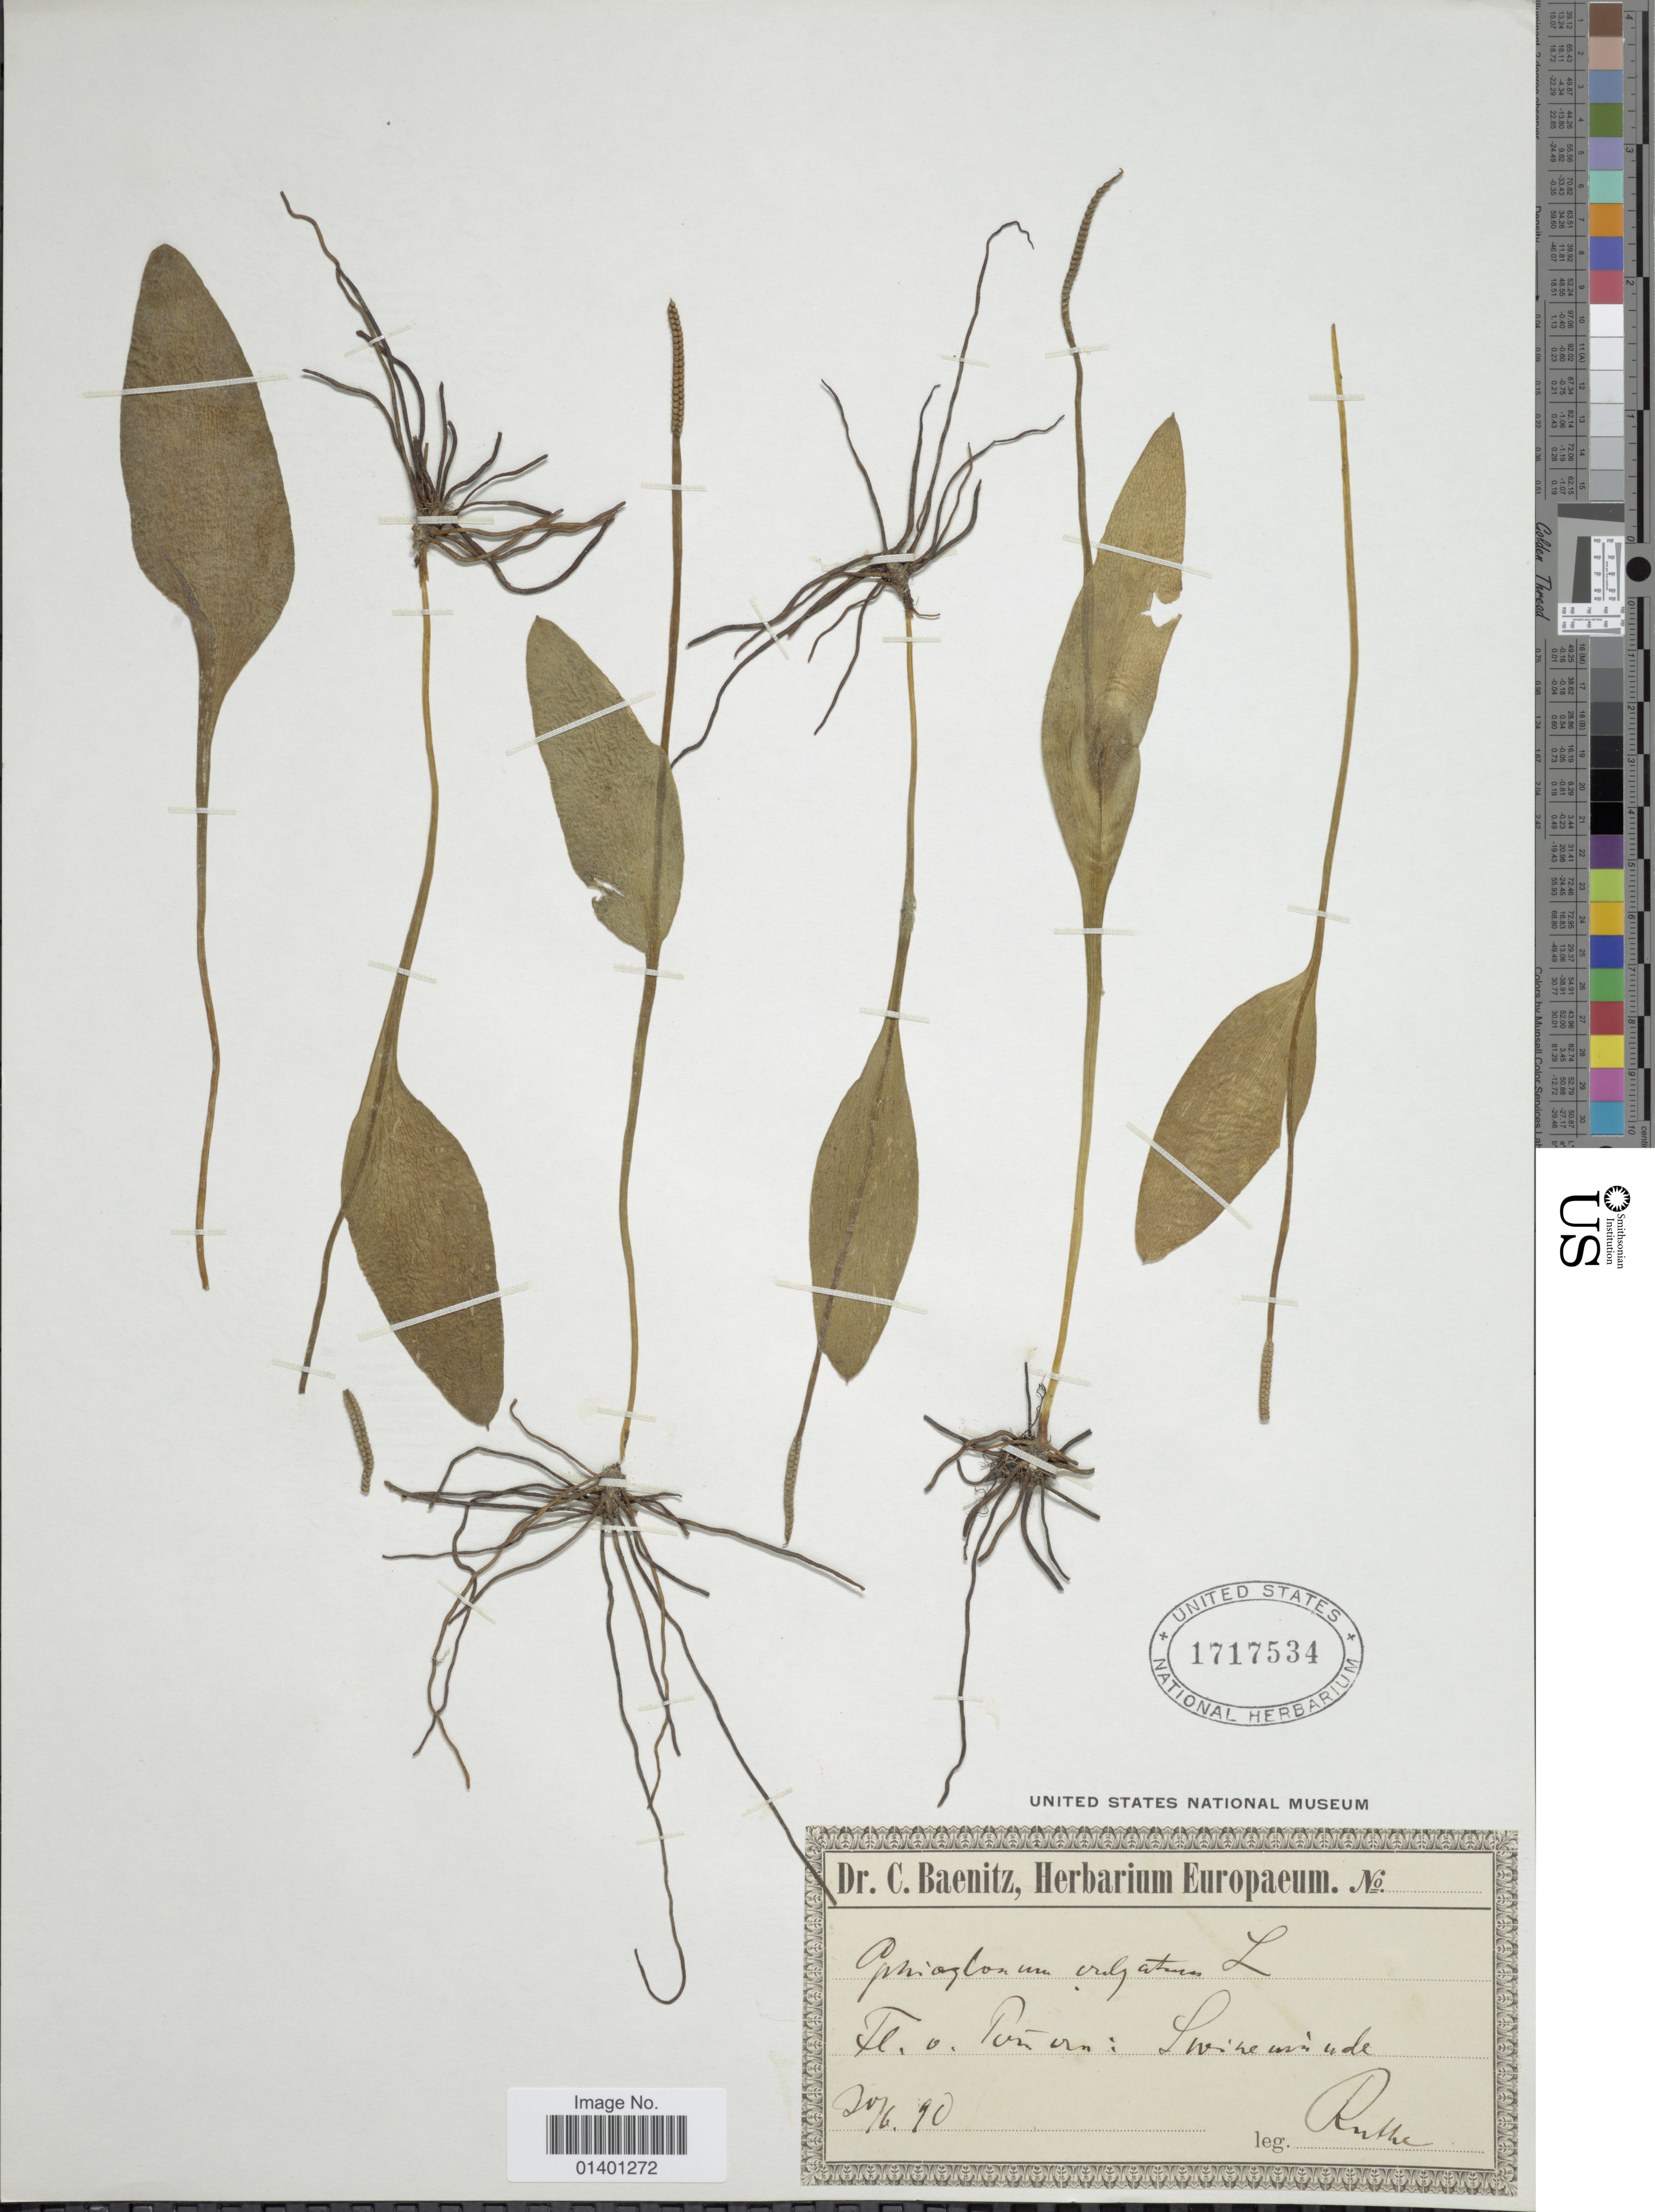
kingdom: Plantae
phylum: Tracheophyta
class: Polypodiopsida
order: Ophioglossales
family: Ophioglossaceae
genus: Ophioglossum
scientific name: Ophioglossum vulgatum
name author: L.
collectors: J. Ruthe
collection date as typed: Transcribed d/m/y: 30/6/90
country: Poland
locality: Mecklenburg-Vorpommern. Pomern: Swinewinde [interpreted]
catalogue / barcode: US 1717534